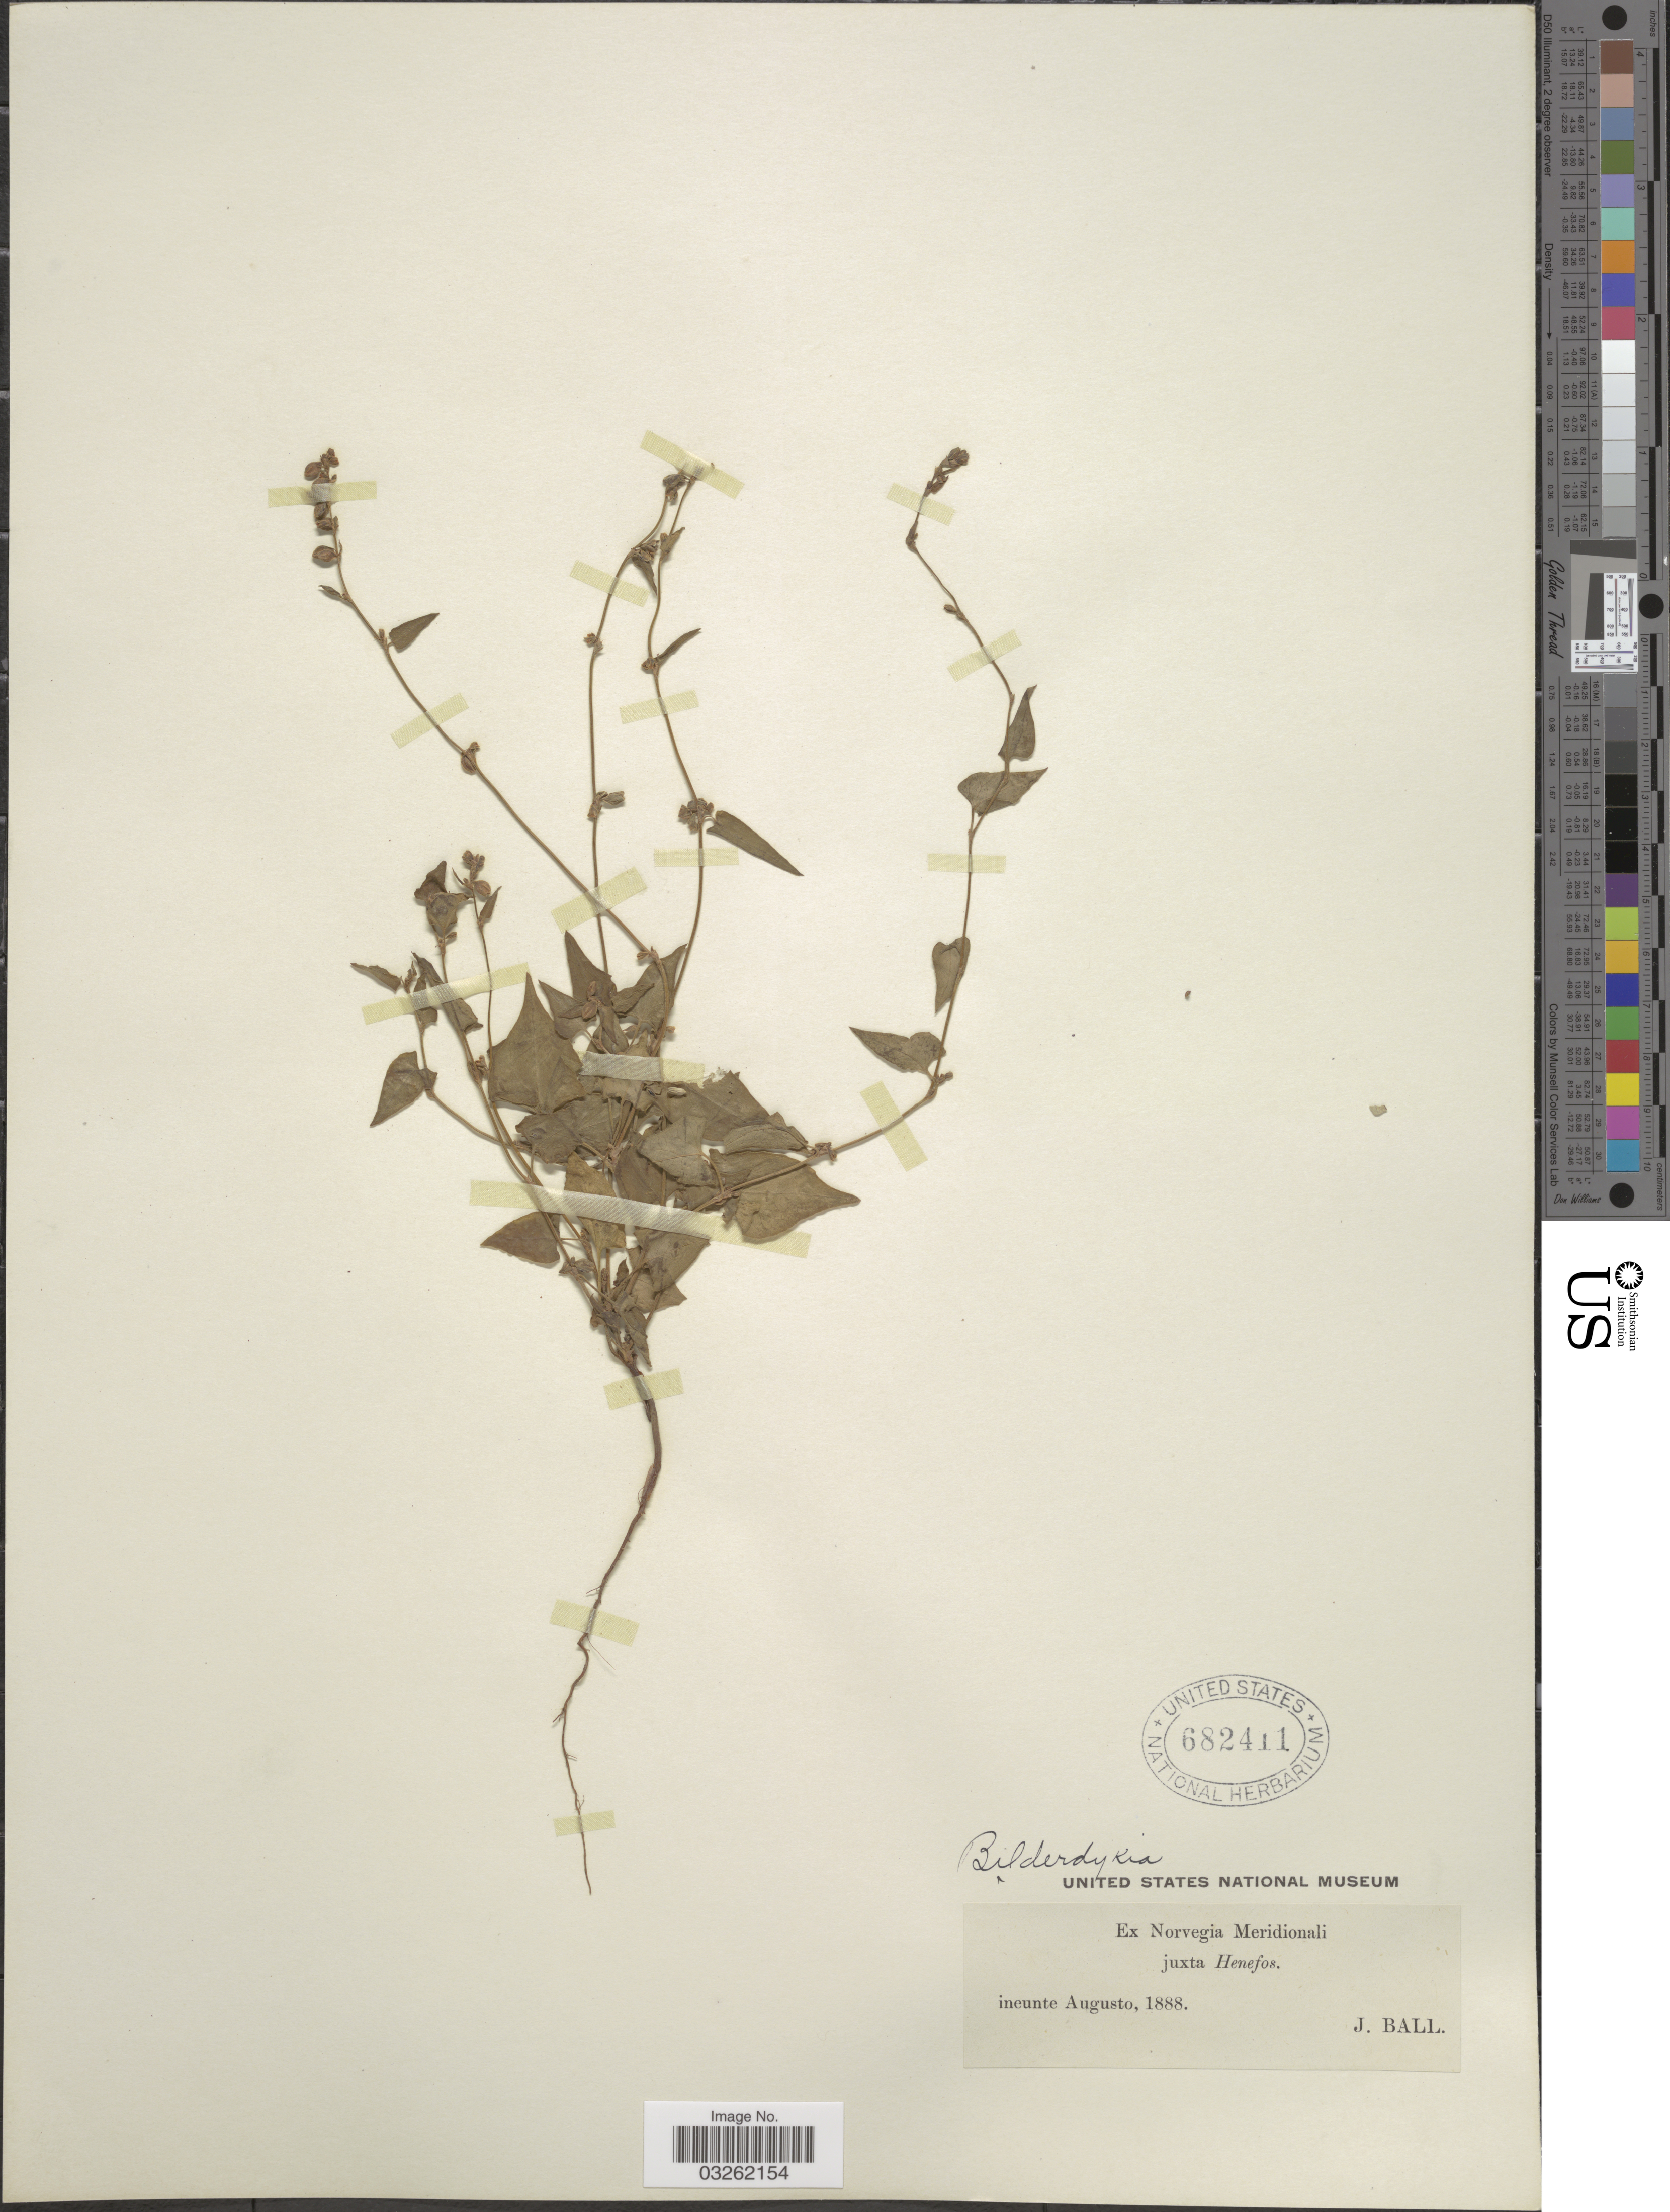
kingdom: Plantae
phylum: Tracheophyta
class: Magnoliopsida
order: Caryophyllales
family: Polygonaceae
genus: Fallopia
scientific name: Fallopia convolvulus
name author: (L.) Á. Löve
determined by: Strong, Mark T., (BOT), Smithsonian Institution - National Museum of Natural History (UNITED STATES)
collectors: J. Ball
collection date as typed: ineunte Augusto, 1888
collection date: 1888-08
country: Norway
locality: Ex Norvegia Meridionali juxta Henefos.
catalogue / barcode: US 682411